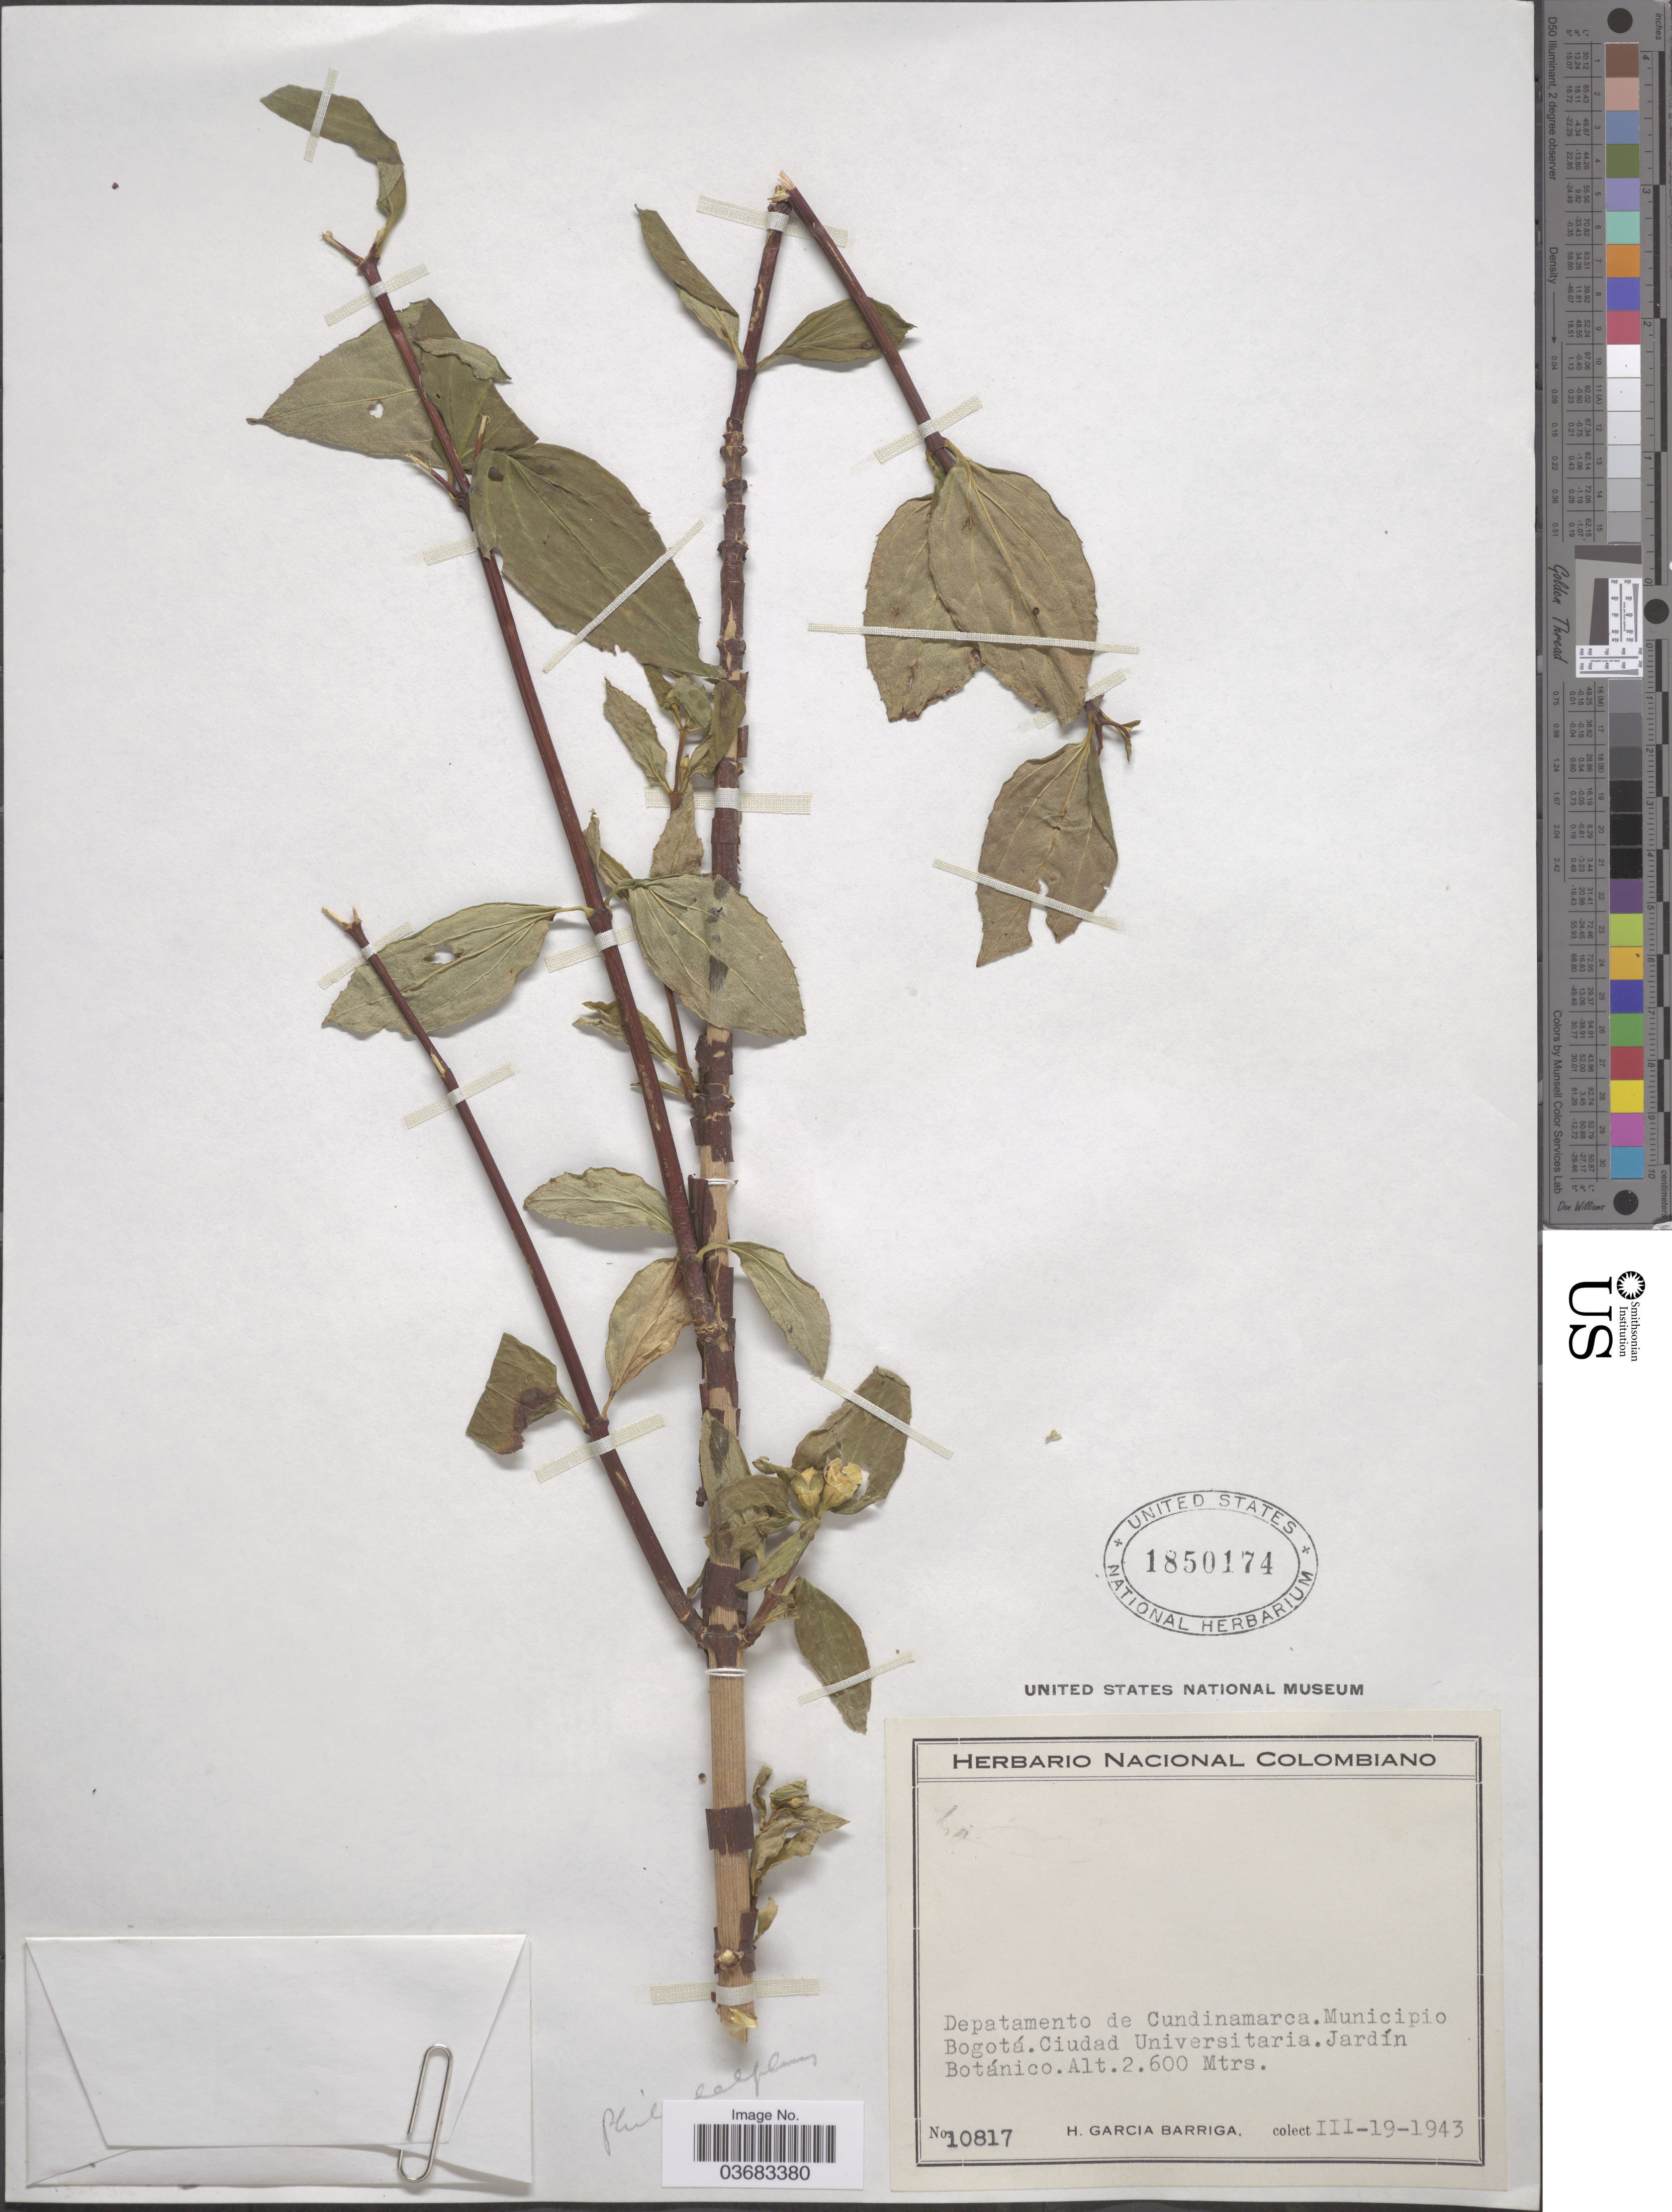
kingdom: Plantae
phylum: Tracheophyta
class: Magnoliopsida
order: Cornales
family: Hydrangeaceae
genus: Philadelphus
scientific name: Philadelphus sp.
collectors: H. García Barriga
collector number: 10817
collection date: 1943-03-19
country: Colombia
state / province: Cundinamarca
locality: Depatamento de Cundinamarca. Municipio Bogotá. Ciudad Universitaria. Jardín Botánico.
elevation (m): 2600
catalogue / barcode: US 1850174